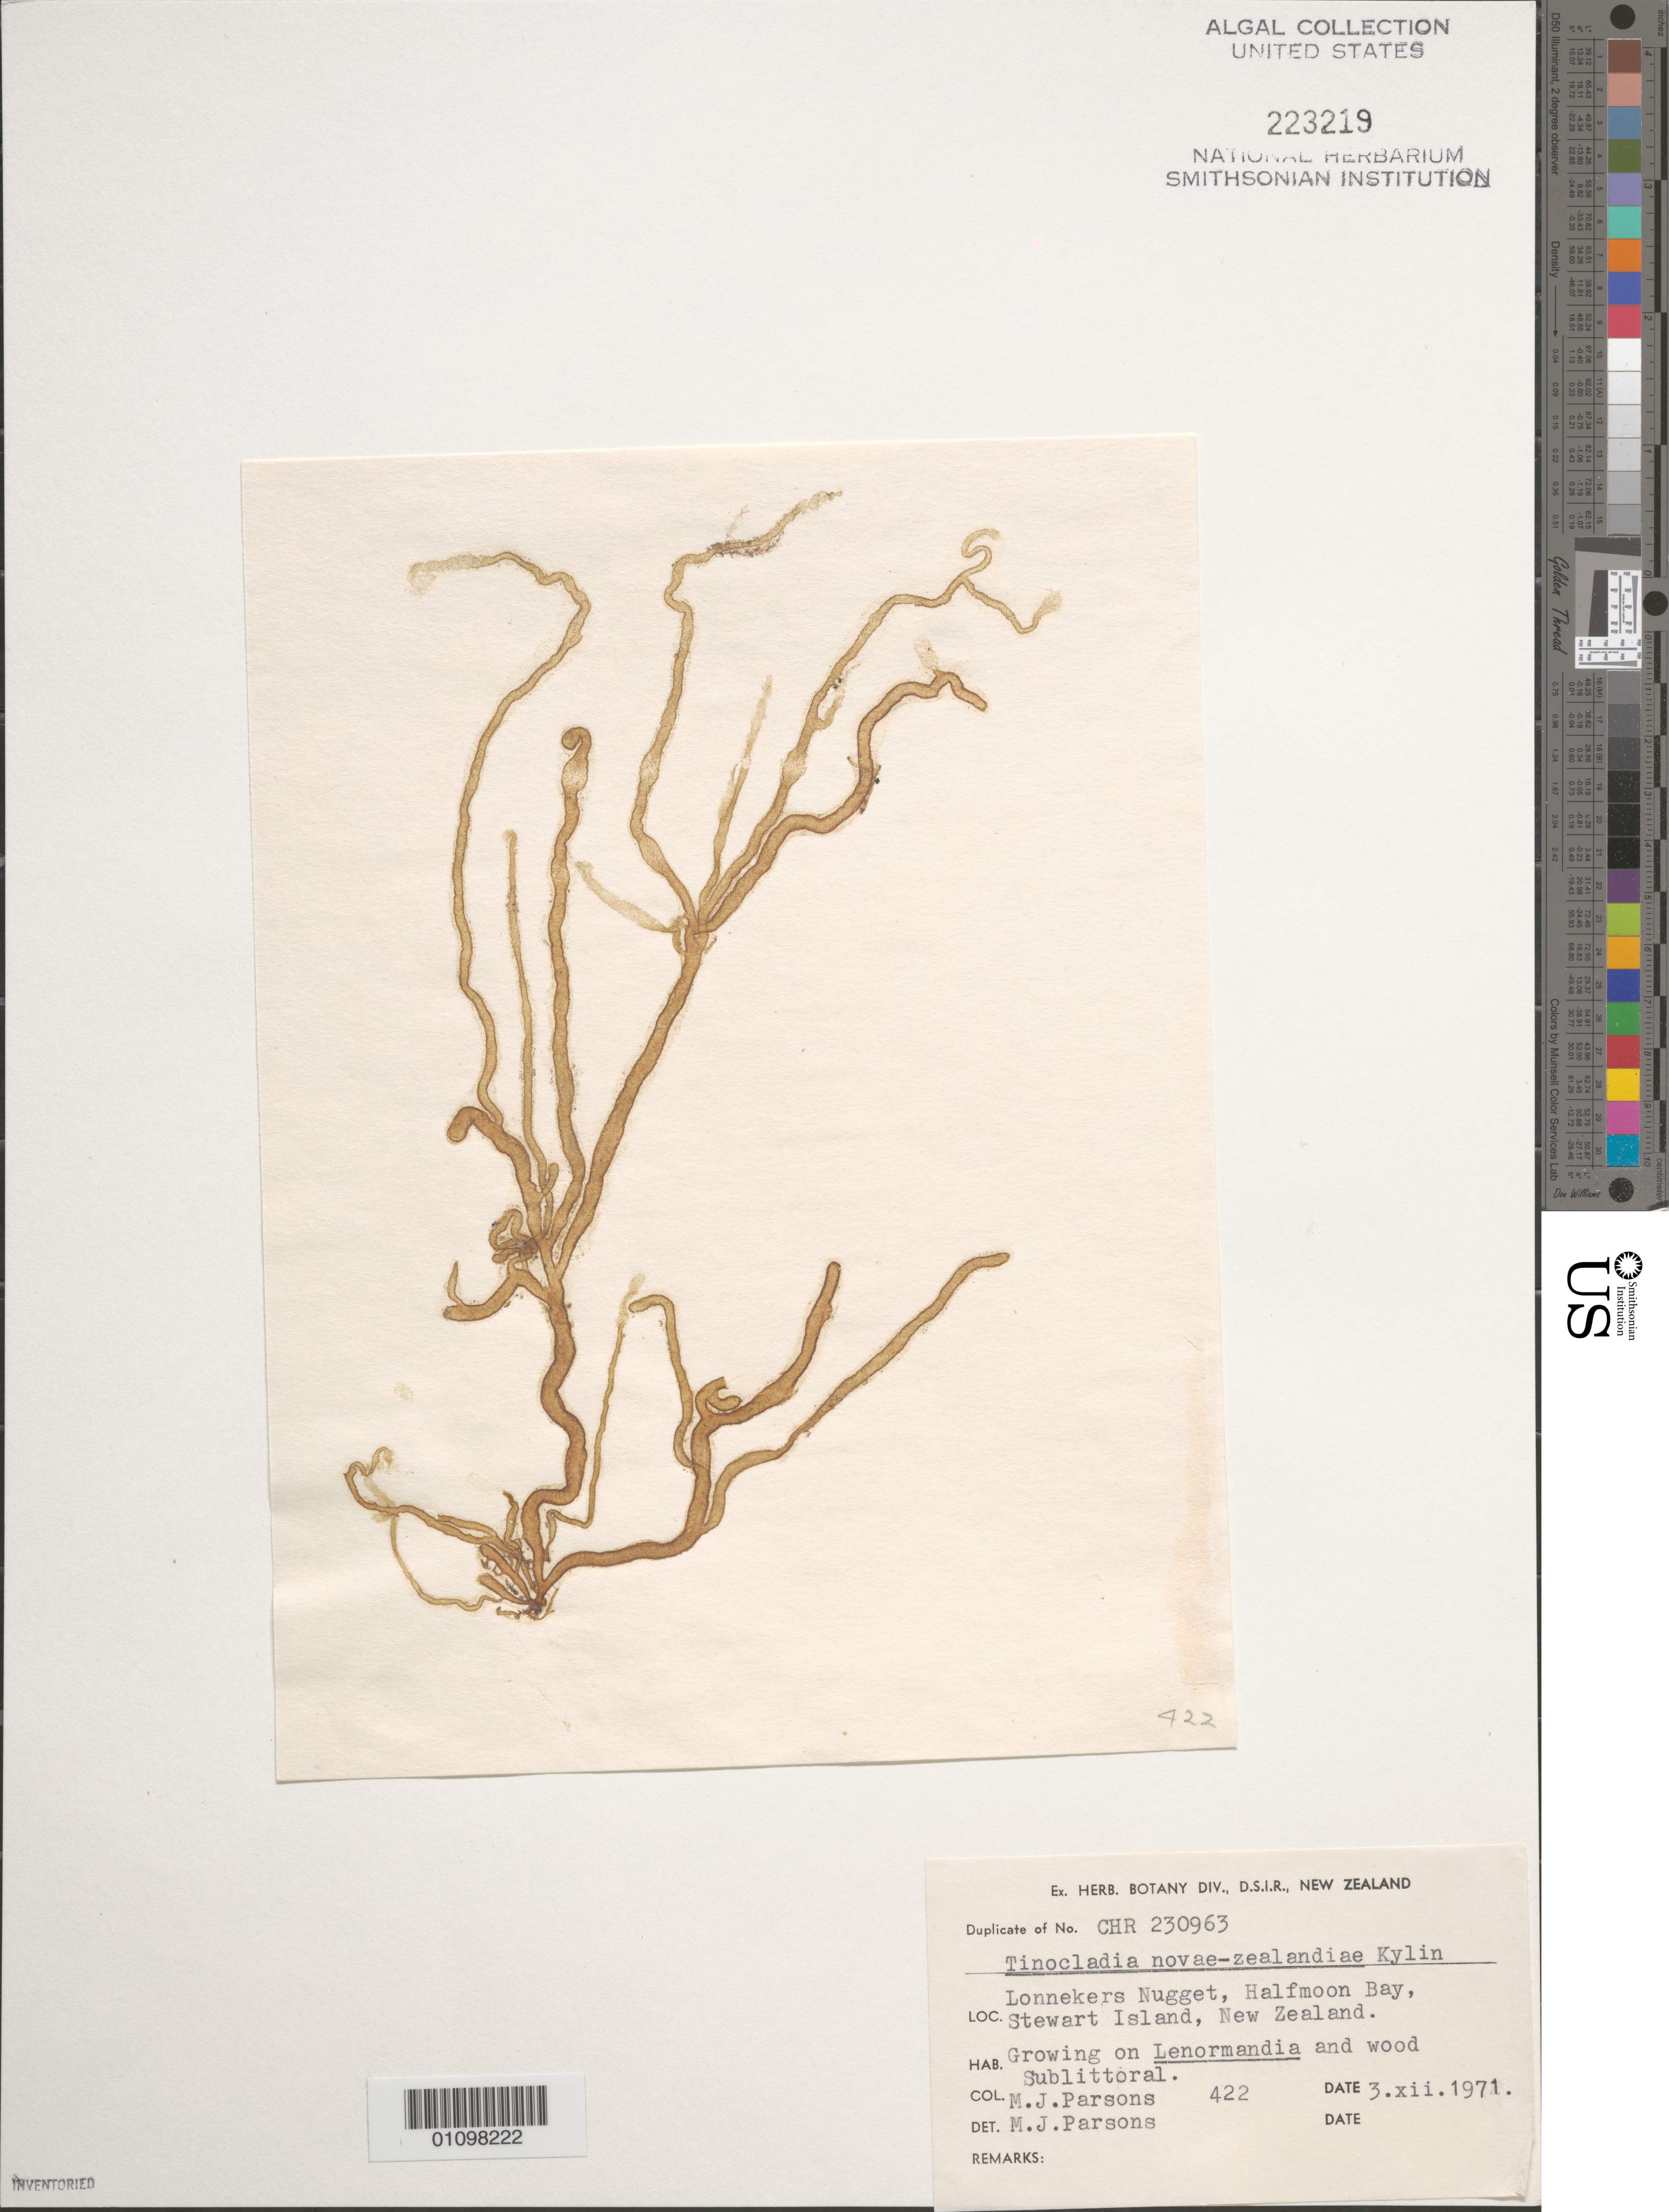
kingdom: Chromista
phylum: Ochrophyta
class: Phaeophyceae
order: Ectocarpales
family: Chordariaceae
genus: Tinocladia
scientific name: Tinocladia novae-zelandiae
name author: Kylin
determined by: Parsons, M. J.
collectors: M. Parsons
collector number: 422 & Duplicate CHR 230963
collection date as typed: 03 Dec 1971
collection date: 1971-12-03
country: New Zealand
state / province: Southland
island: Stewart Island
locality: Lonnekers Nugget, Halfmoon Bay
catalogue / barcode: US 223219